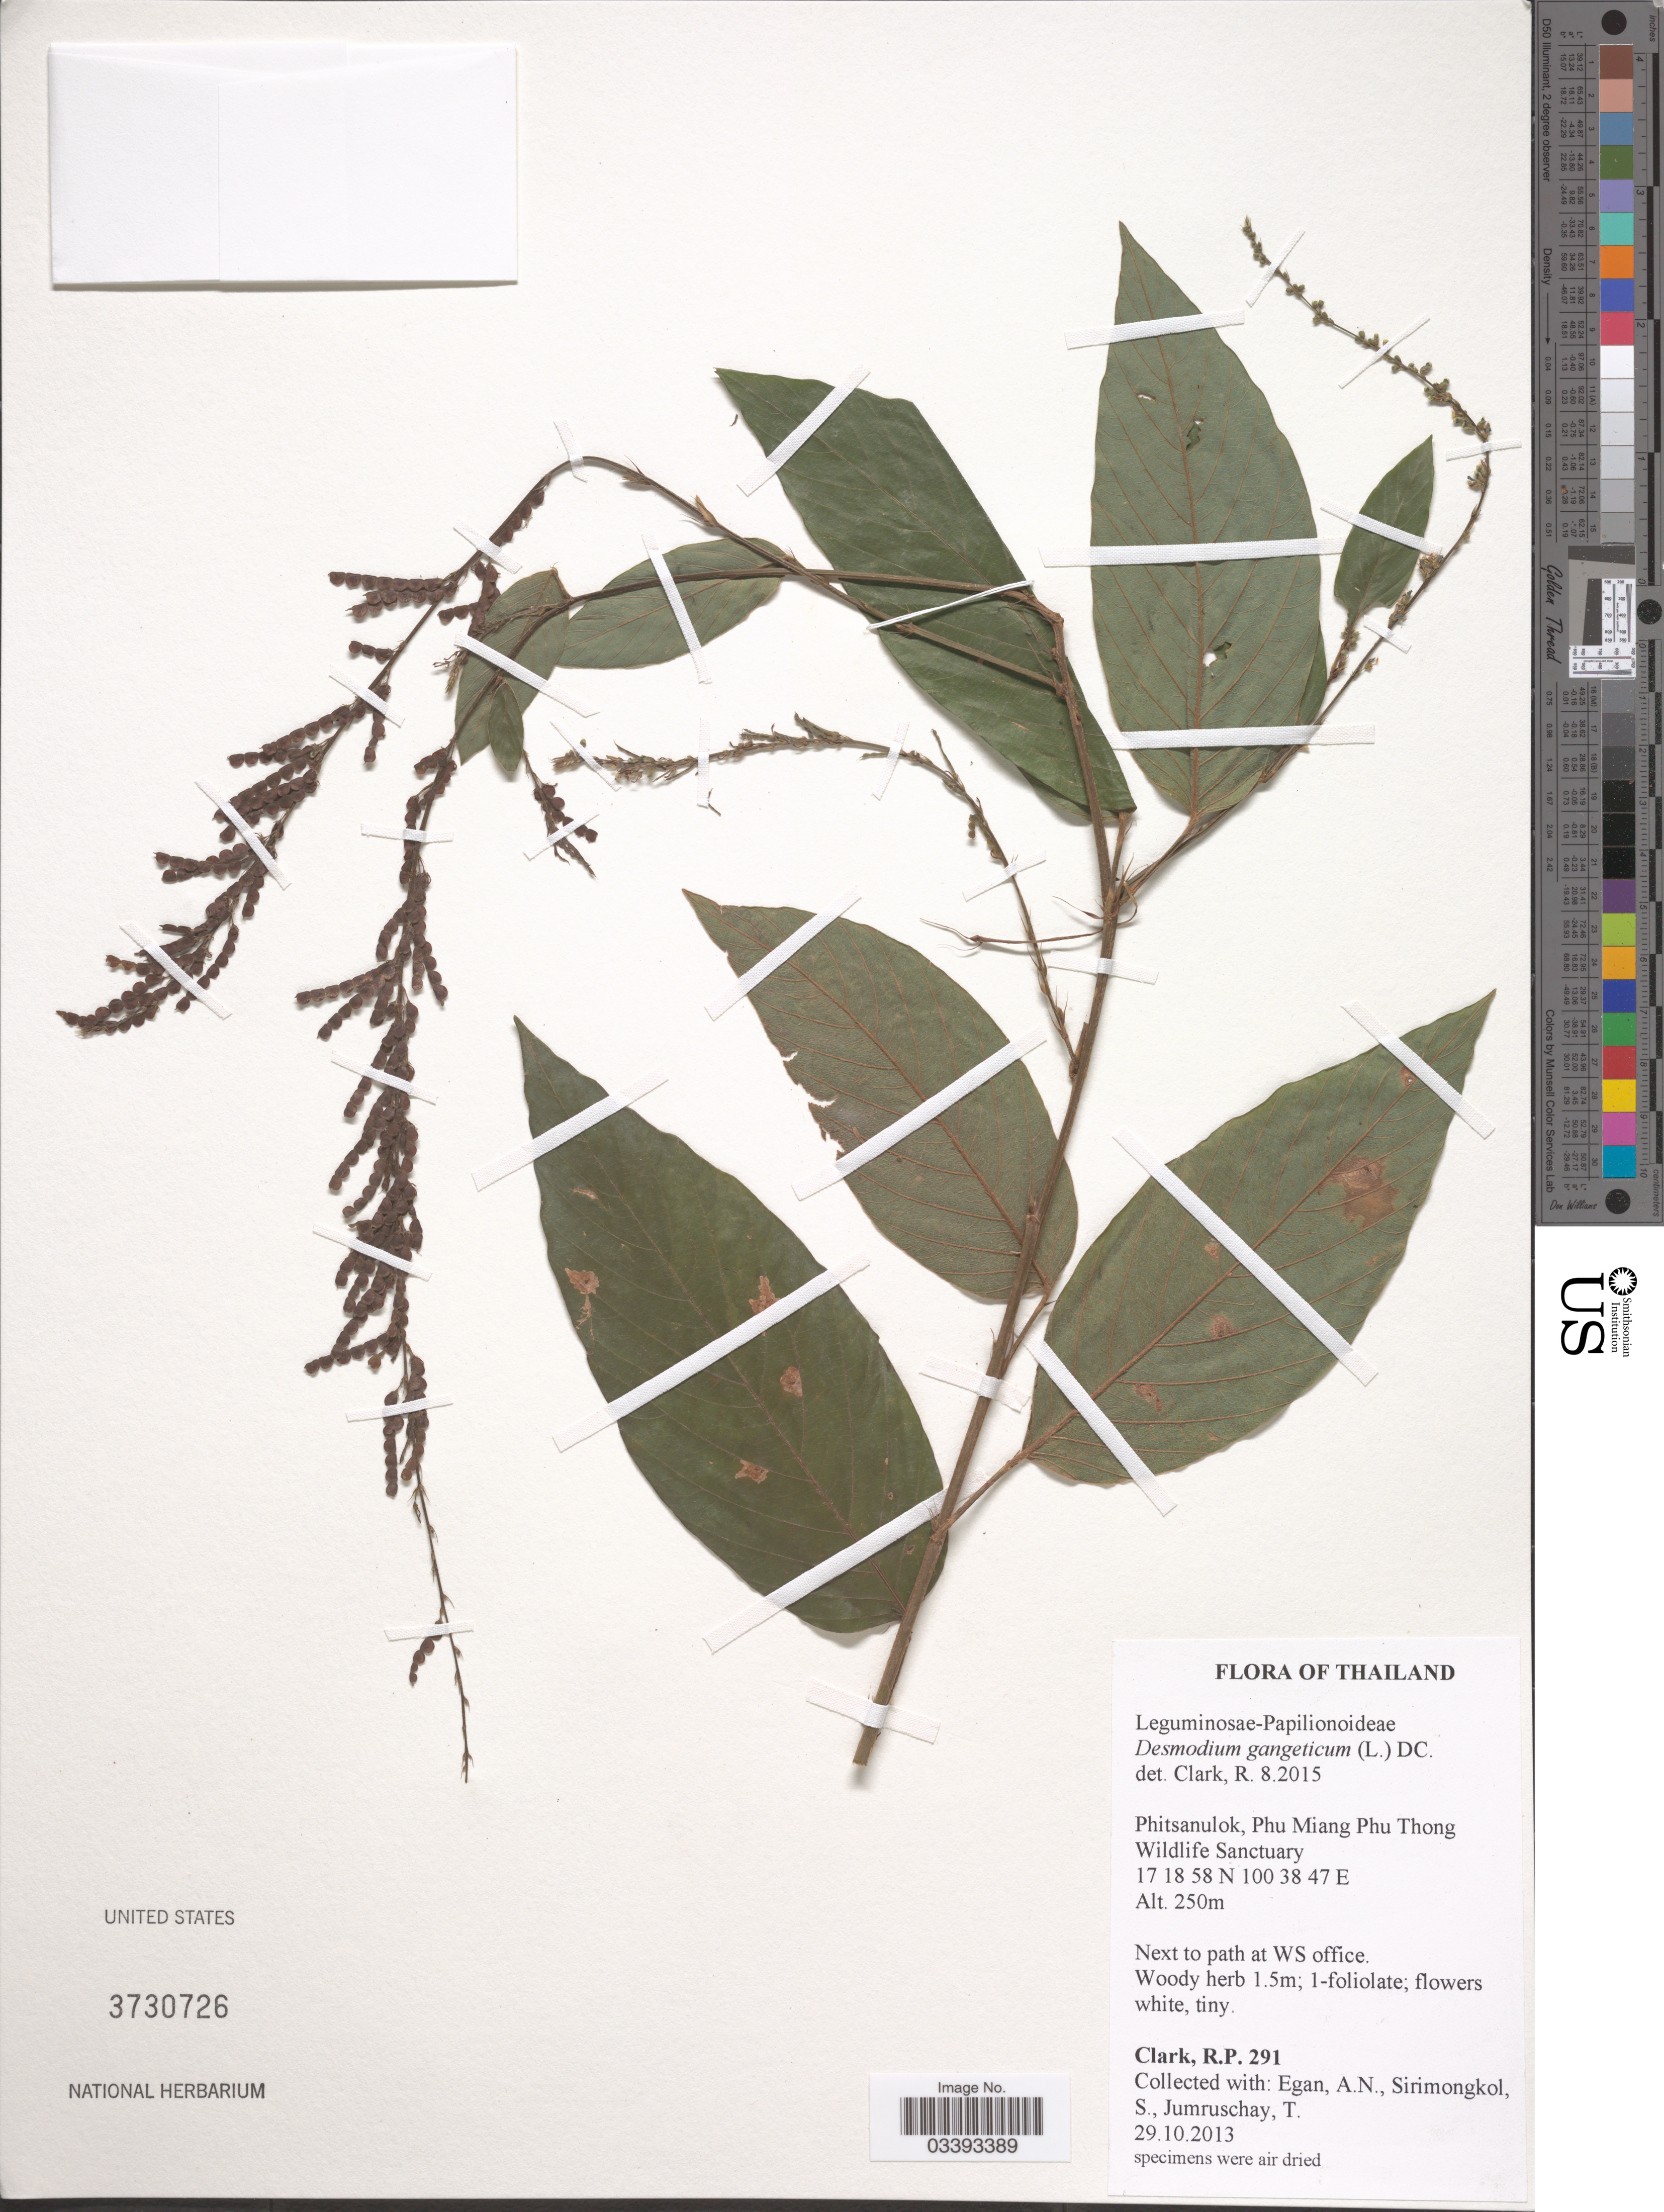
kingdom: Plantae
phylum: Tracheophyta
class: Magnoliopsida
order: Fabales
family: Fabaceae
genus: Pleurolobus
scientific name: Pleurolobus gangeticus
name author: (L.) J. St.-Hil. ex H. Ohashi & K. Ohashi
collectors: R. P. Clark, A. N. Egan, S. Sirimongkol & T. Jumruschay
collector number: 291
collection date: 2013-10-29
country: Thailand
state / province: Phitsanulok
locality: Phu Miang Phu Thong Wildlife Sanctuary. Next to path at WS office.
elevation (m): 250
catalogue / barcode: US 3730726